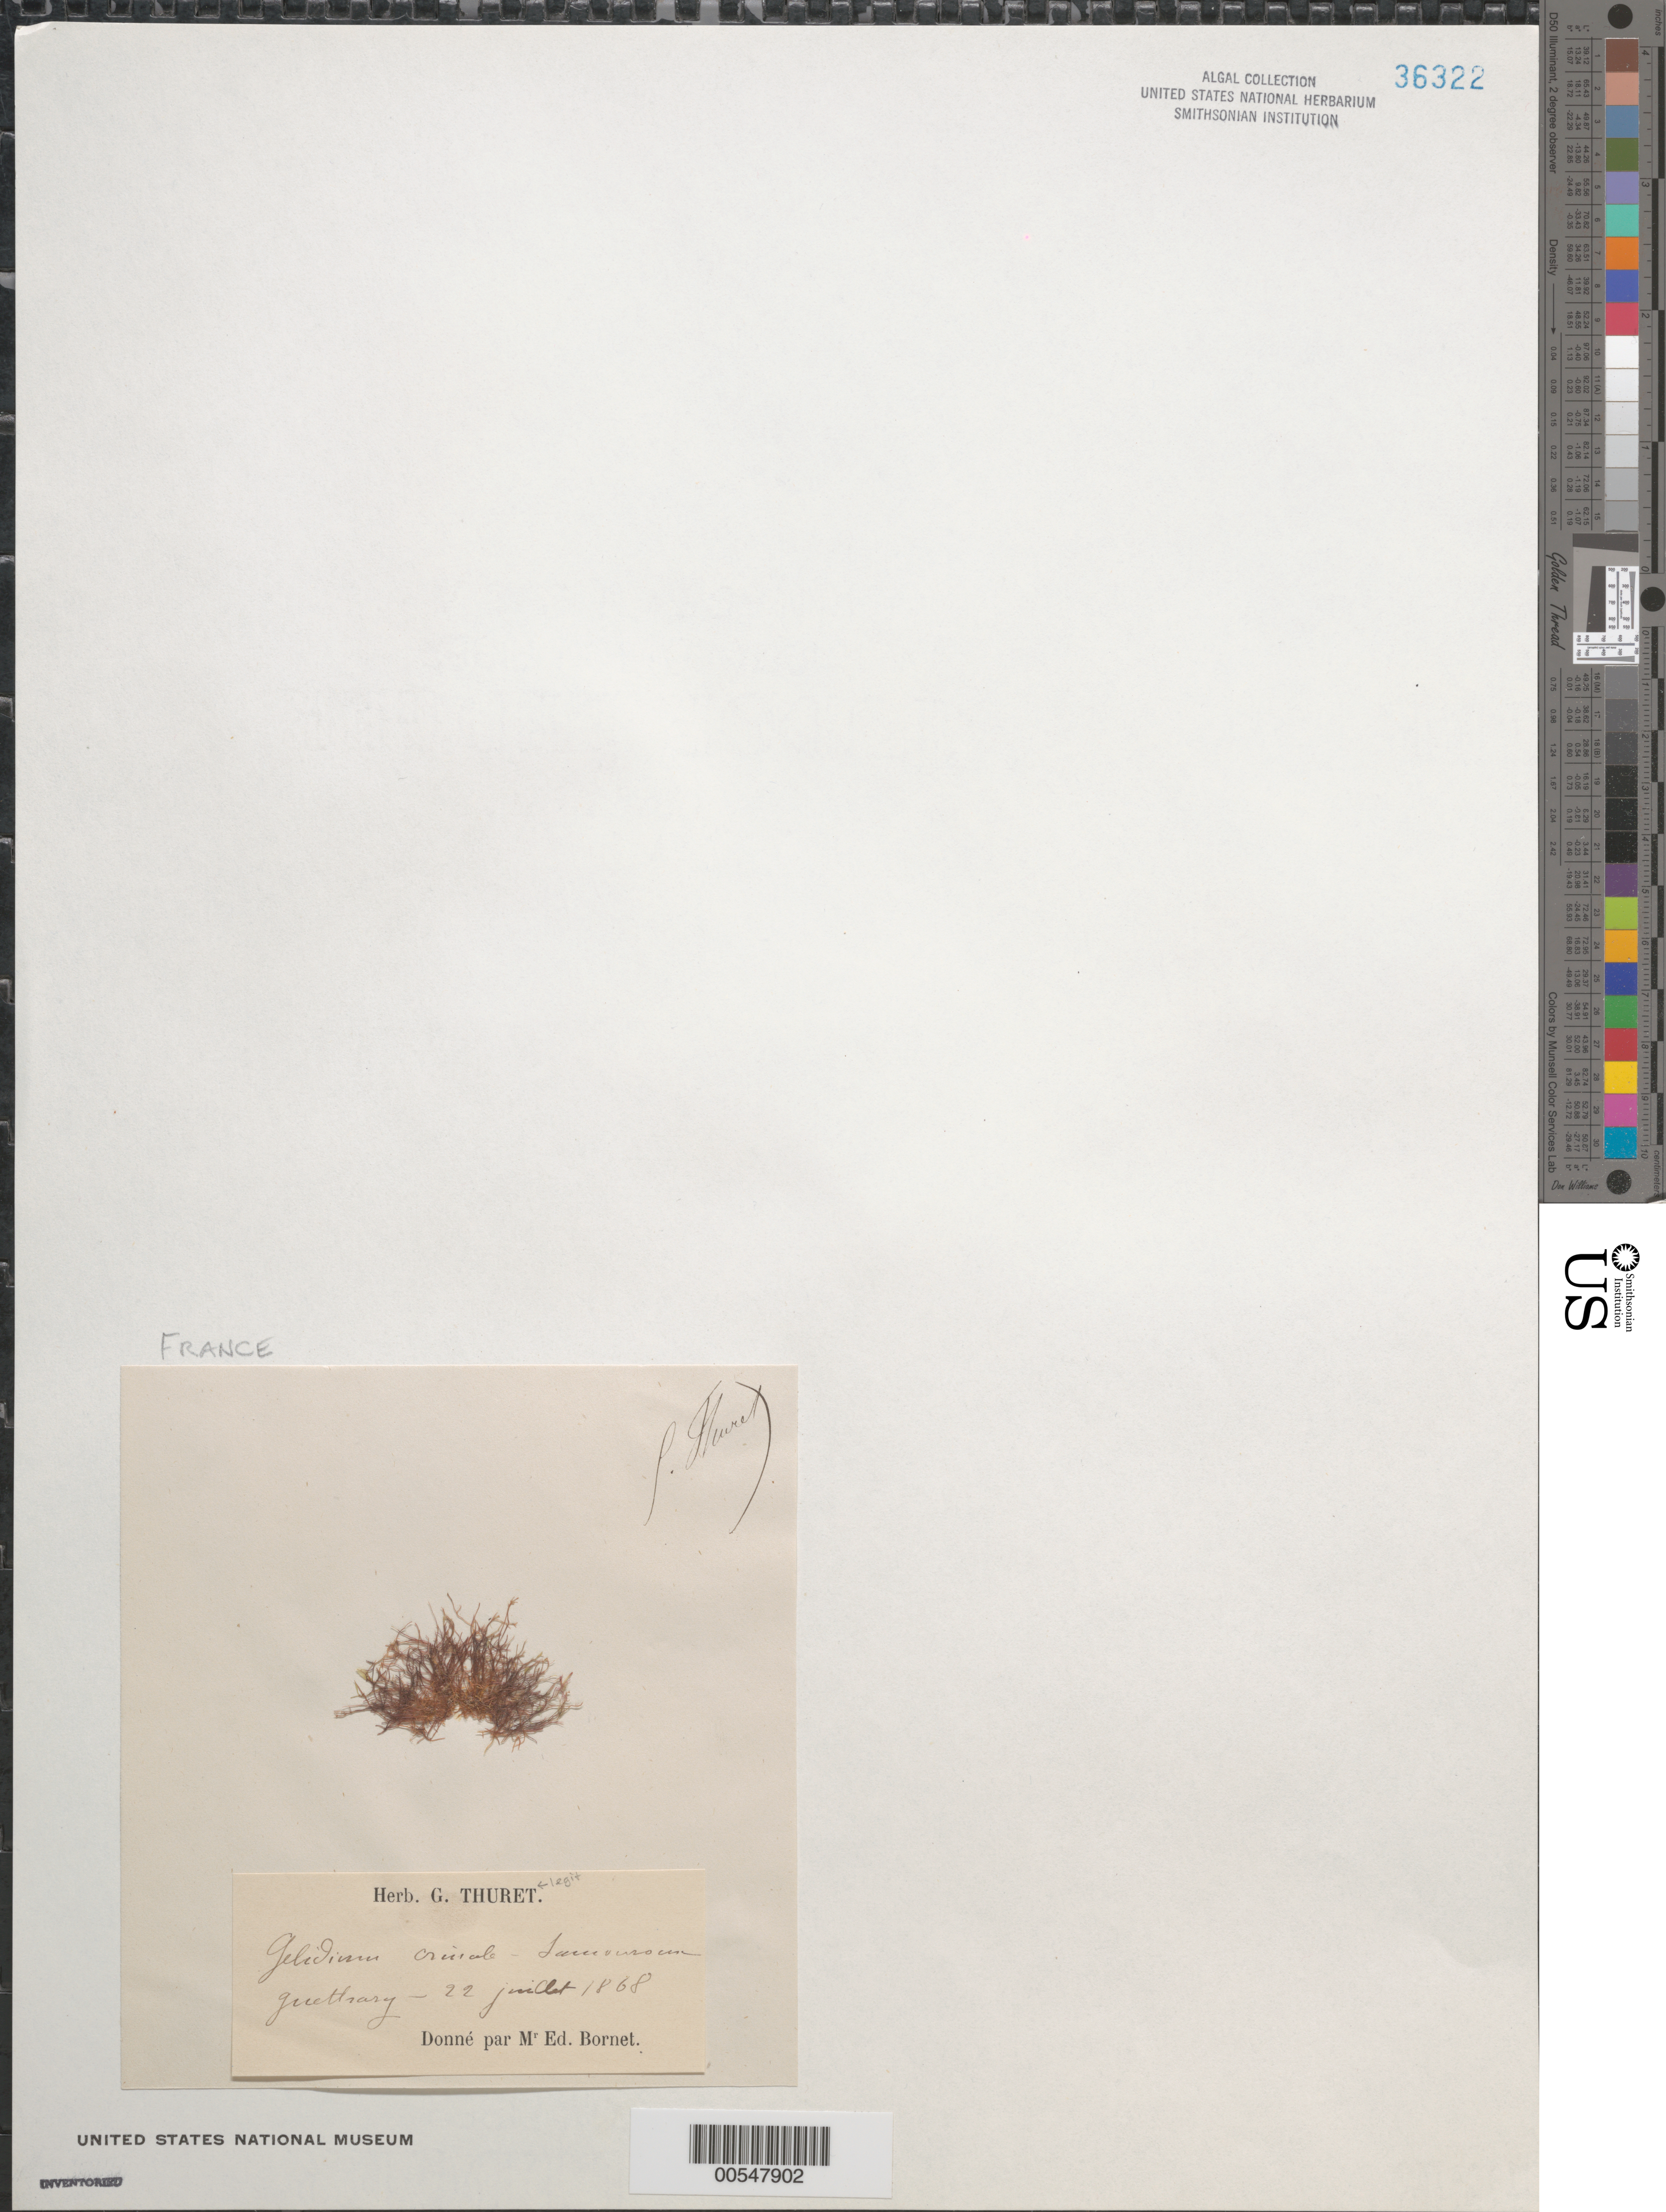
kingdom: Plantae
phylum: Rhodophyta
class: Florideophyceae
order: Gelidiales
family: Gelidiaceae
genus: Gelidium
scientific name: Gelidium crinale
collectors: G. A. Thuret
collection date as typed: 22 Jul 1868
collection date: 1868-07-22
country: France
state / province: Nouvelle-Aquitaine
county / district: Pyrénées-Atlantiques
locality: Guethary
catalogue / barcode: US 36322